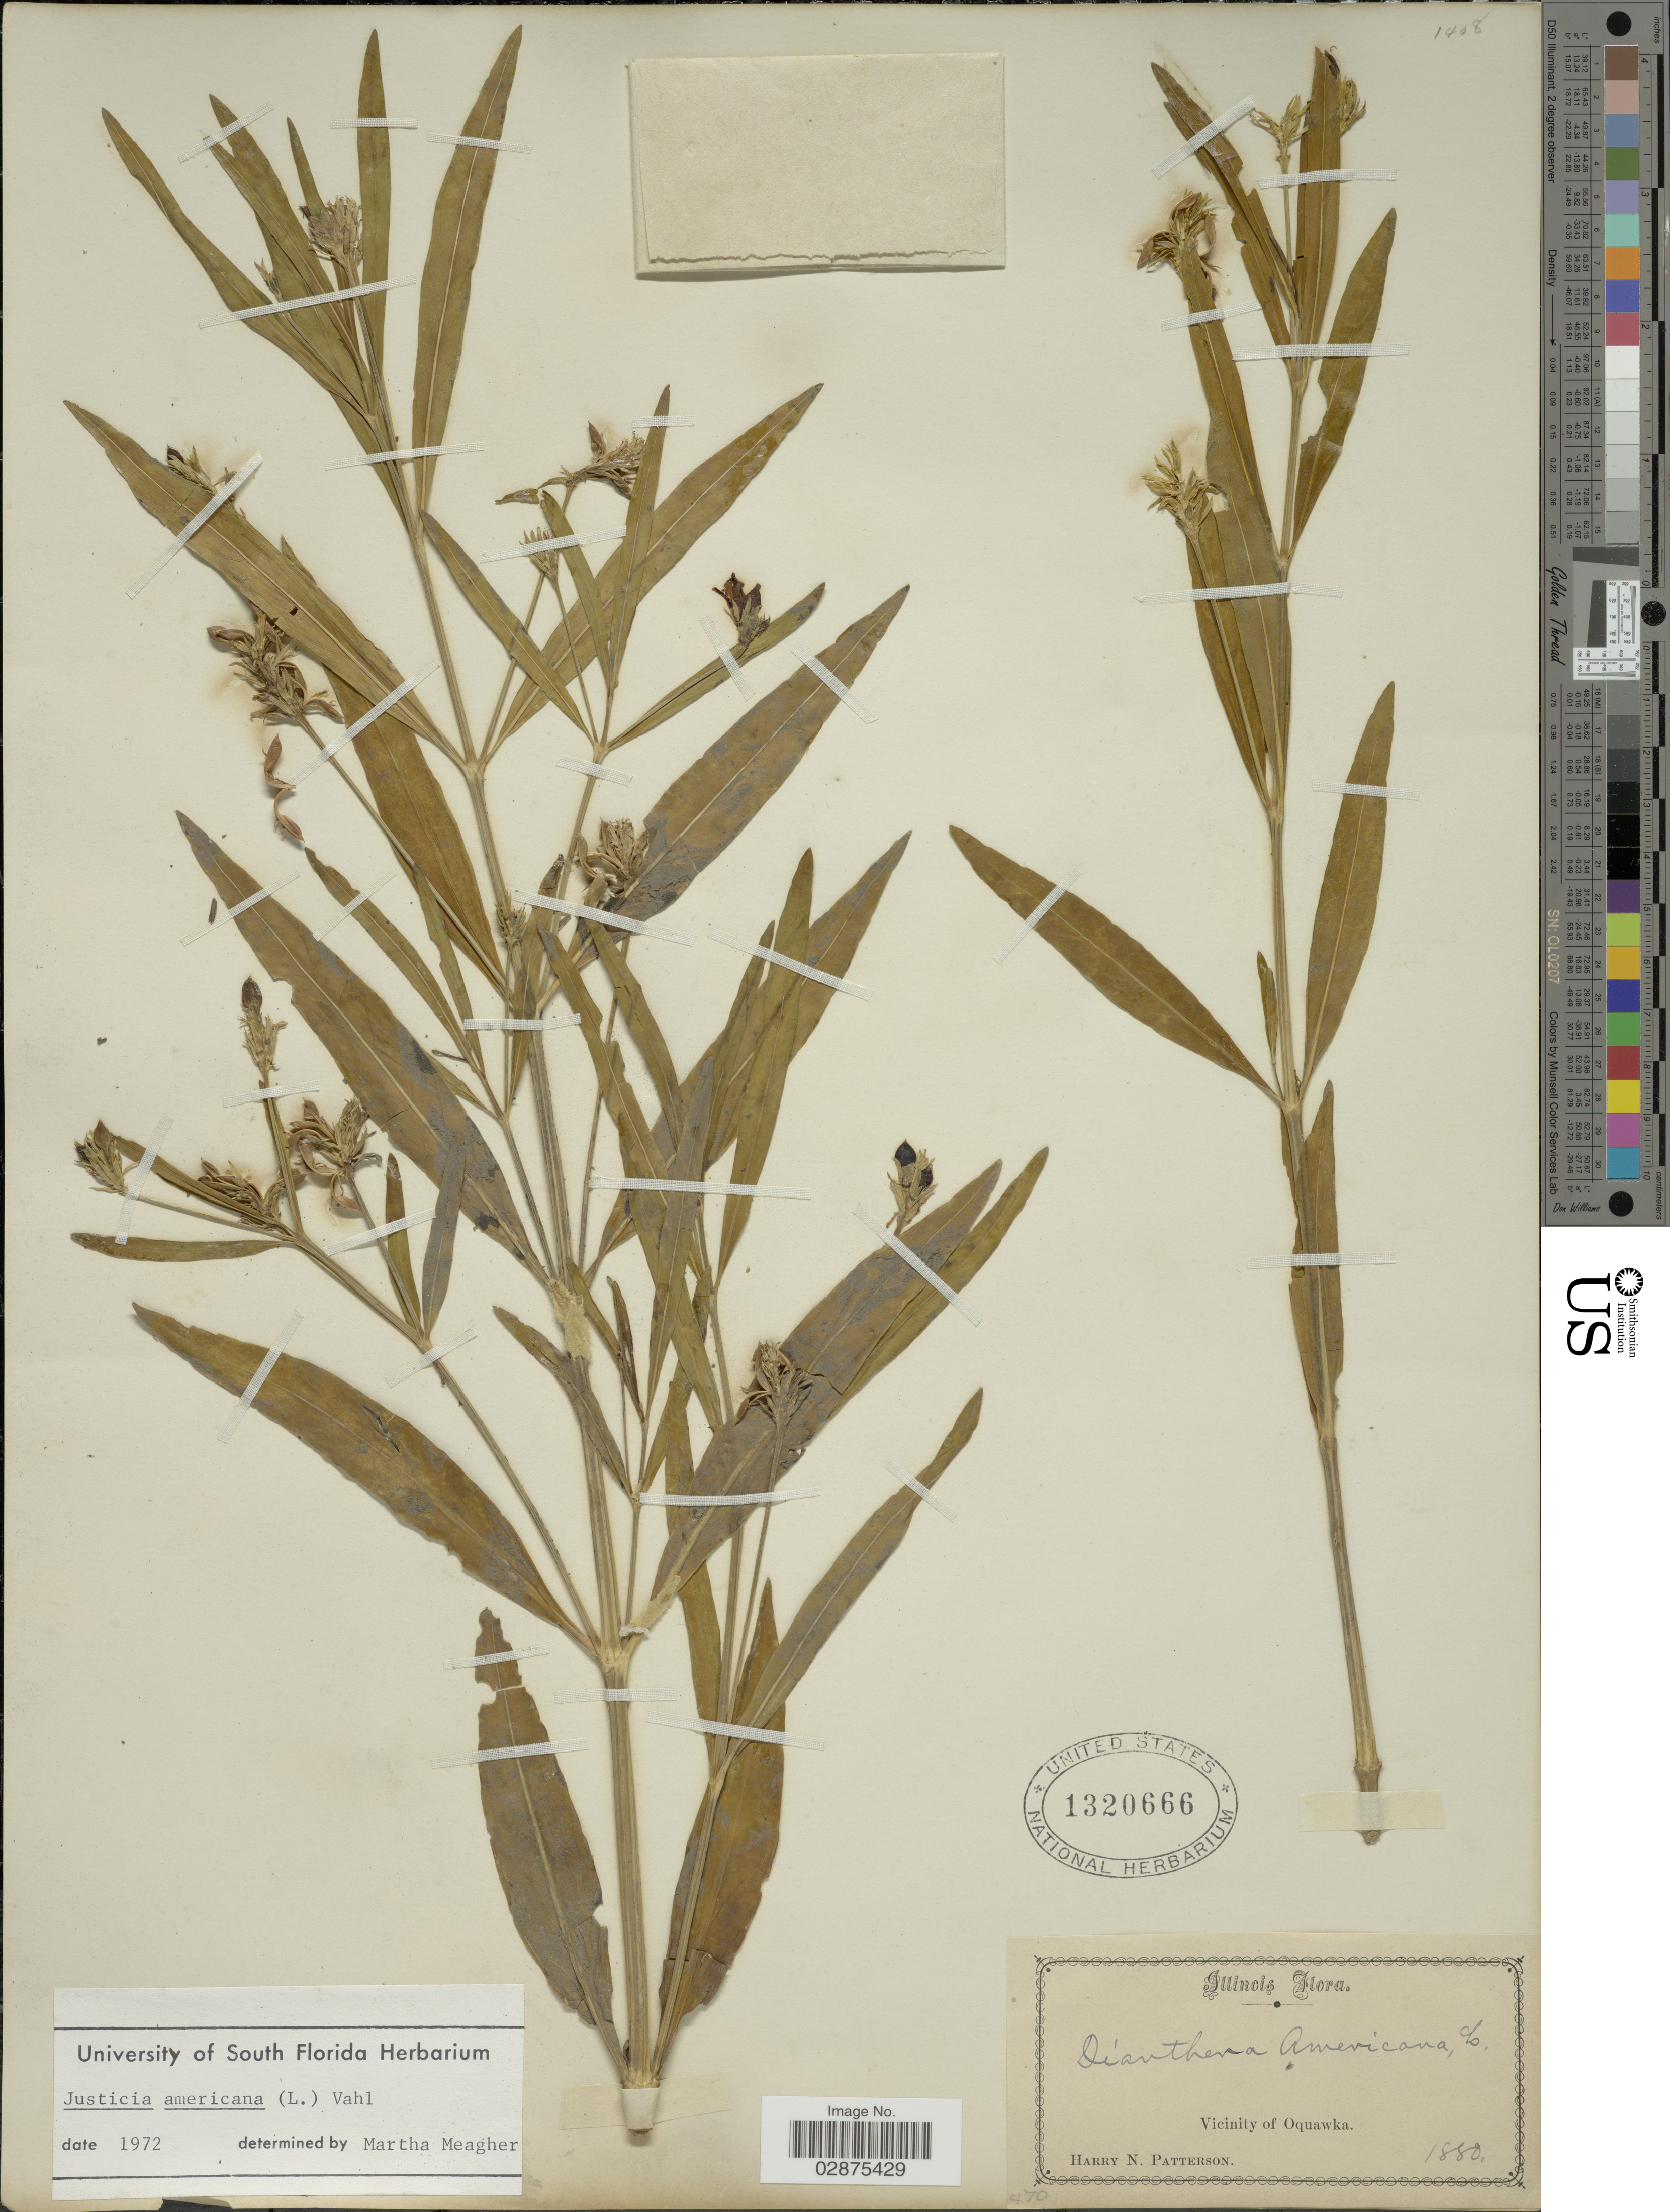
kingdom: Plantae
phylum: Tracheophyta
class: Magnoliopsida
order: Lamiales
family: Acanthaceae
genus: Justicia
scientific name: Justicia americana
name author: (L.) Vahl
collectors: H. N. Patterson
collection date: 1880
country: United States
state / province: Illinois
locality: Vicinity of Oquawka.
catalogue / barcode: US 1320666